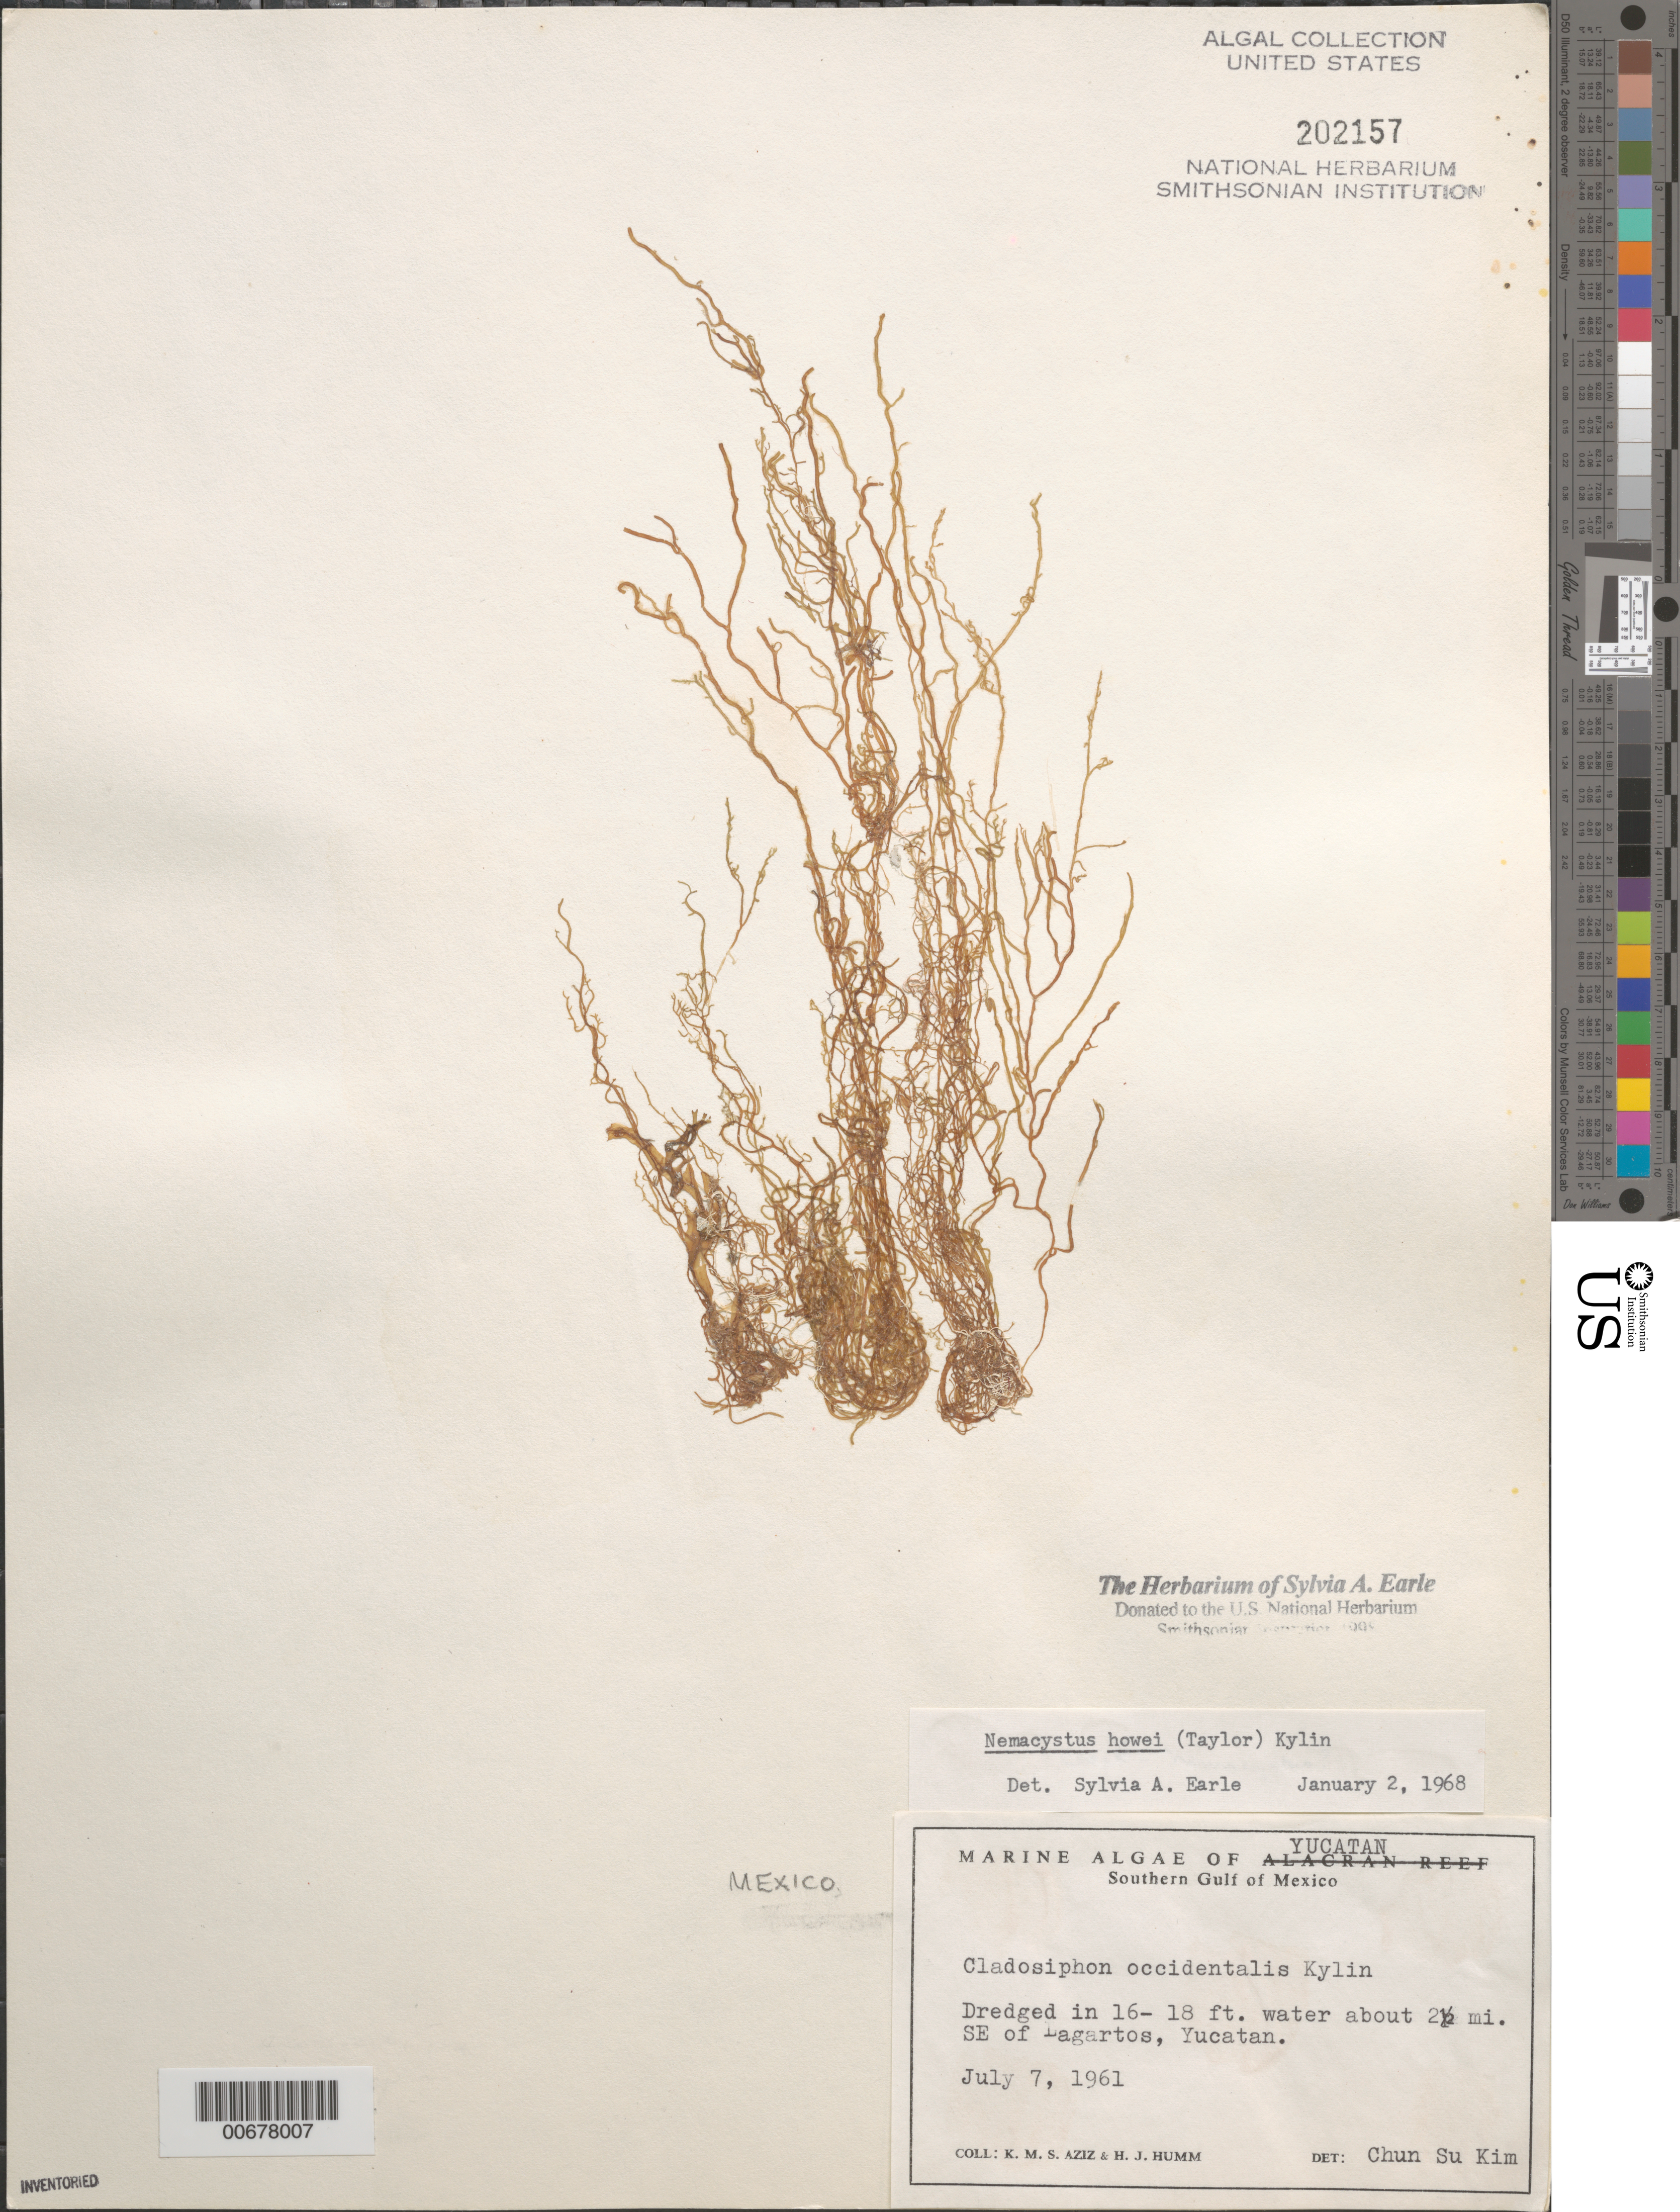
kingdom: Chromista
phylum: Ochrophyta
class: Phaeophyceae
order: Ectocarpales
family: Chordariaceae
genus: Nemacystus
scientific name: Nemacystus howei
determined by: Earle, S. A.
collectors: K. M. Aziz & H. J. Humm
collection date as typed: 07 Jul 1961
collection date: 1961-07-07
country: Mexico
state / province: Yucatan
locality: Ca. 2.5 miles southeast of Lagartos, southern Gulf of Mexico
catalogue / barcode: US 202157